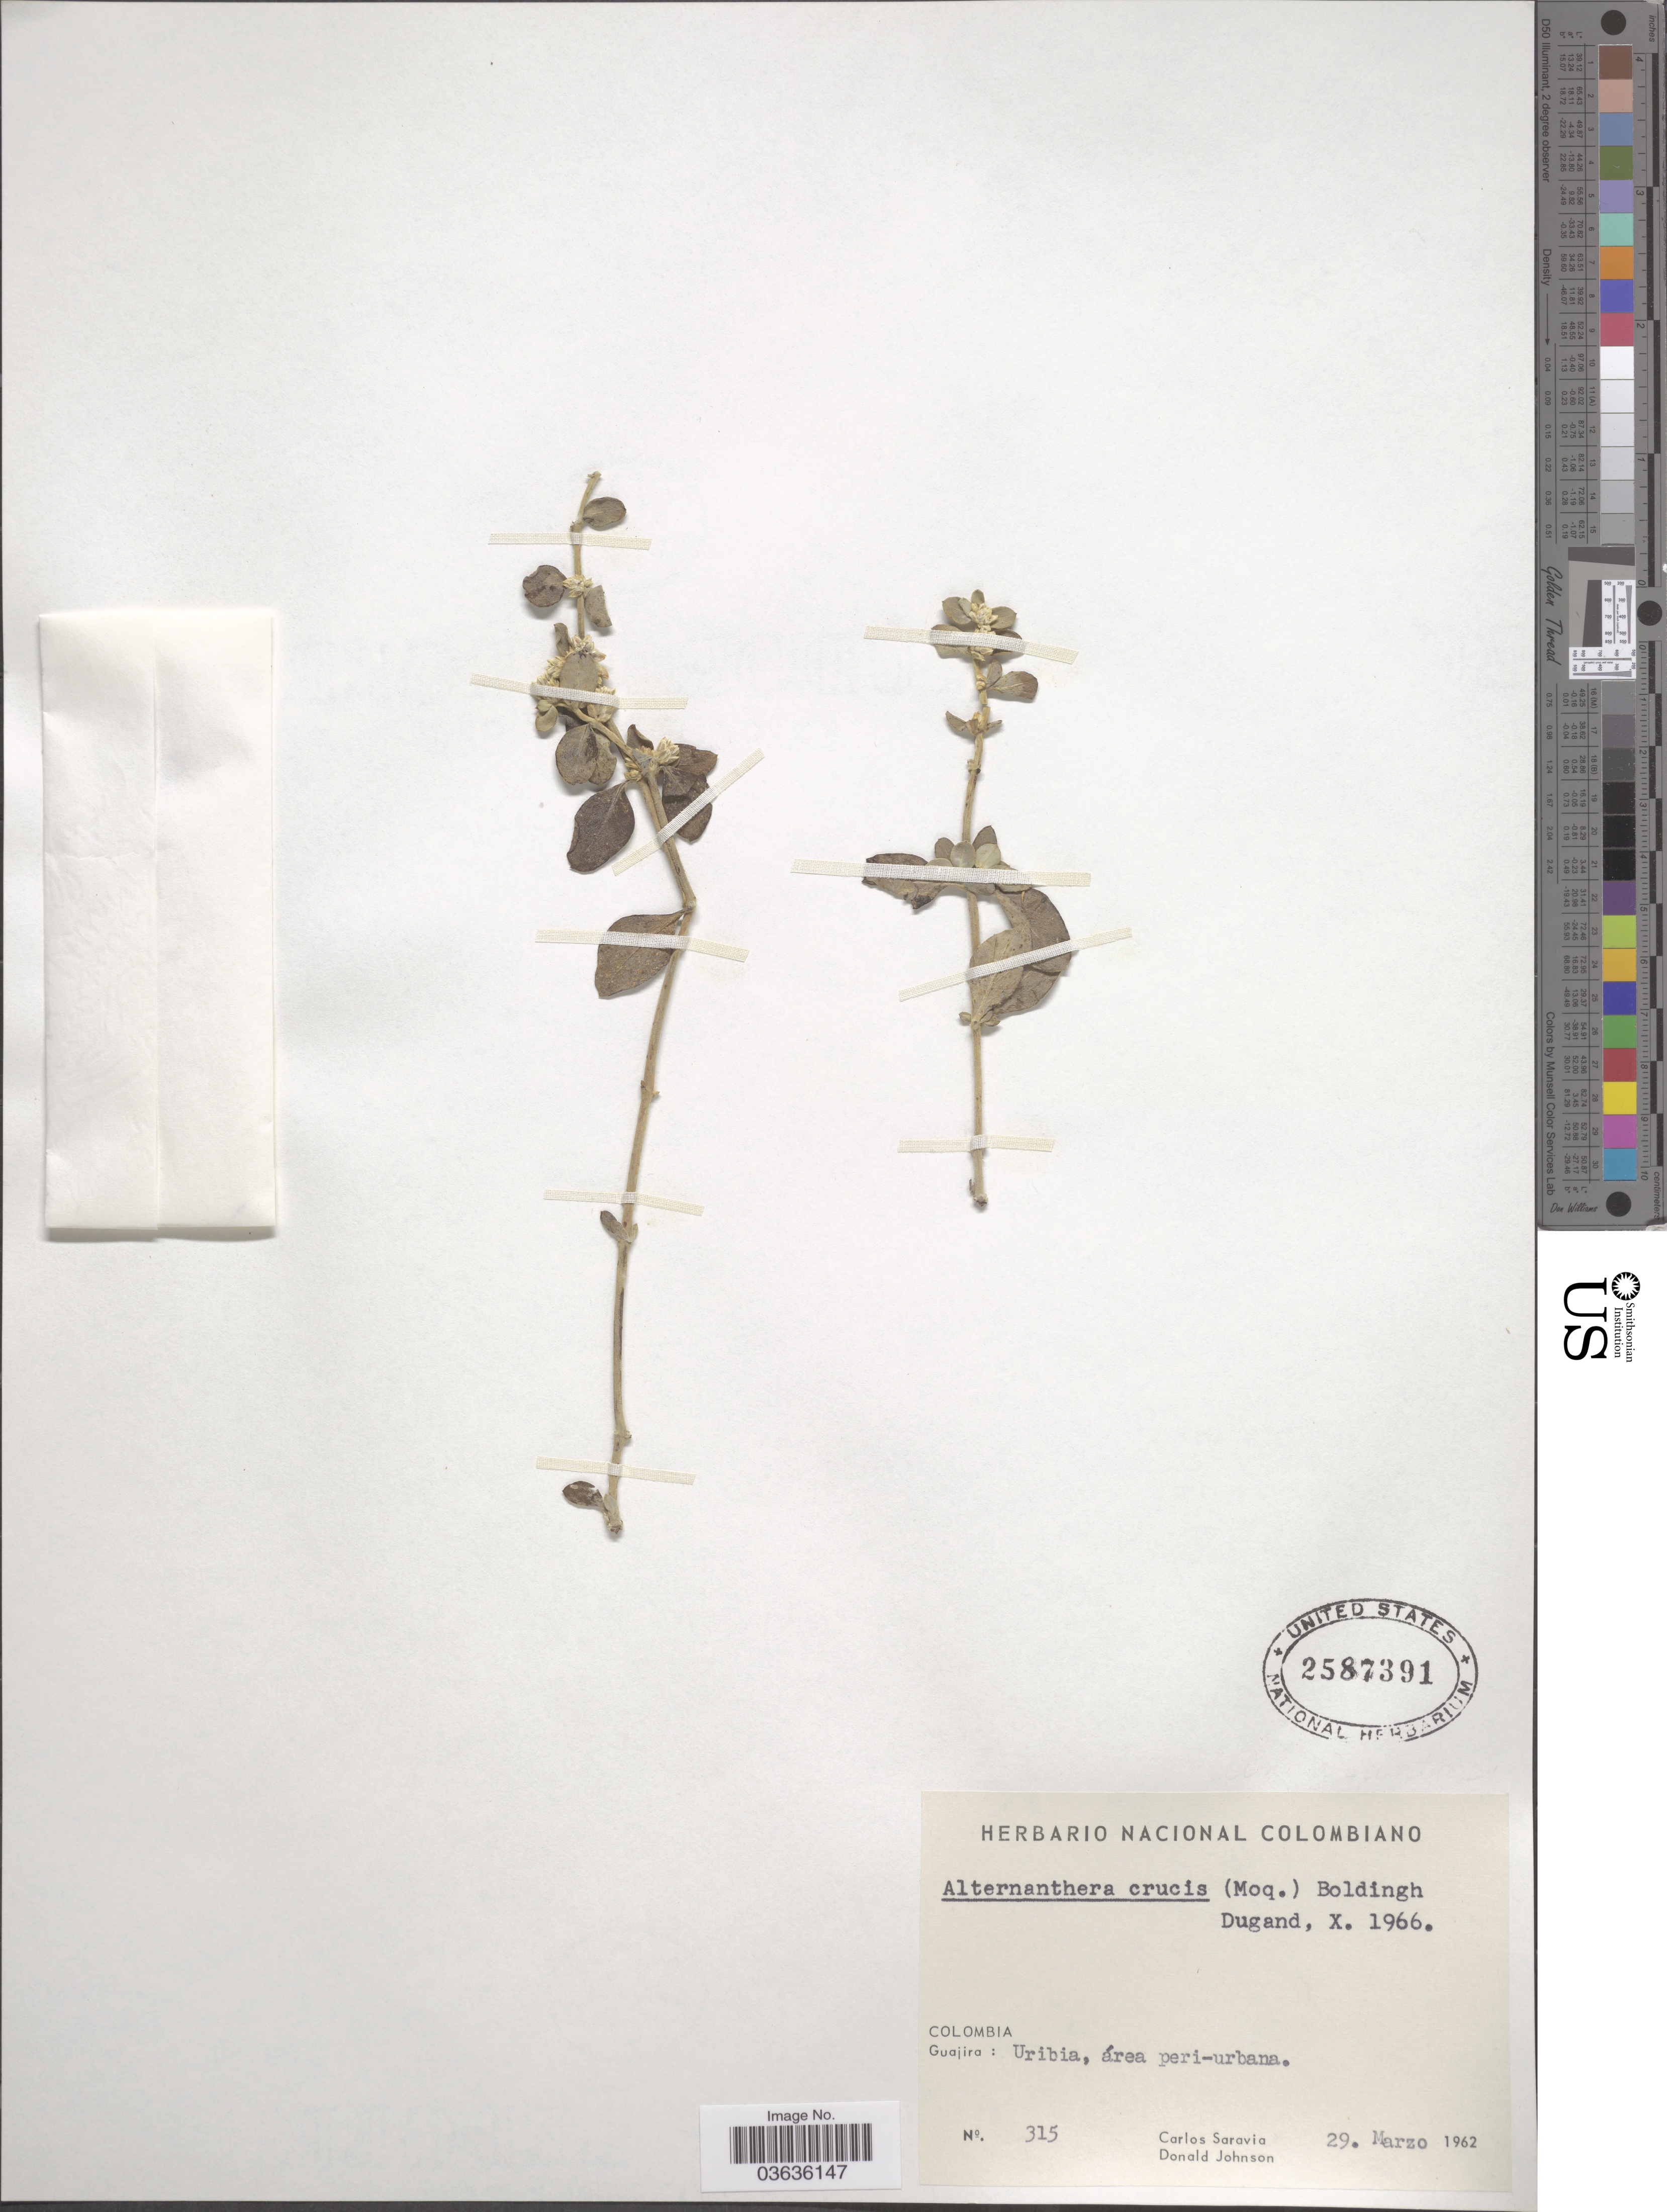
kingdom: Plantae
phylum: Tracheophyta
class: Magnoliopsida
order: Caryophyllales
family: Amaranthaceae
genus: Alternanthera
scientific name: Alternanthera crucis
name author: (Moq.) Bold.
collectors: C. Saravia & D. Johnson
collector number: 315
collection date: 1962-03-29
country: Colombia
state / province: La Guajira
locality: Guajira: Uribia, área peri-urbana.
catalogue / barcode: US 2587391